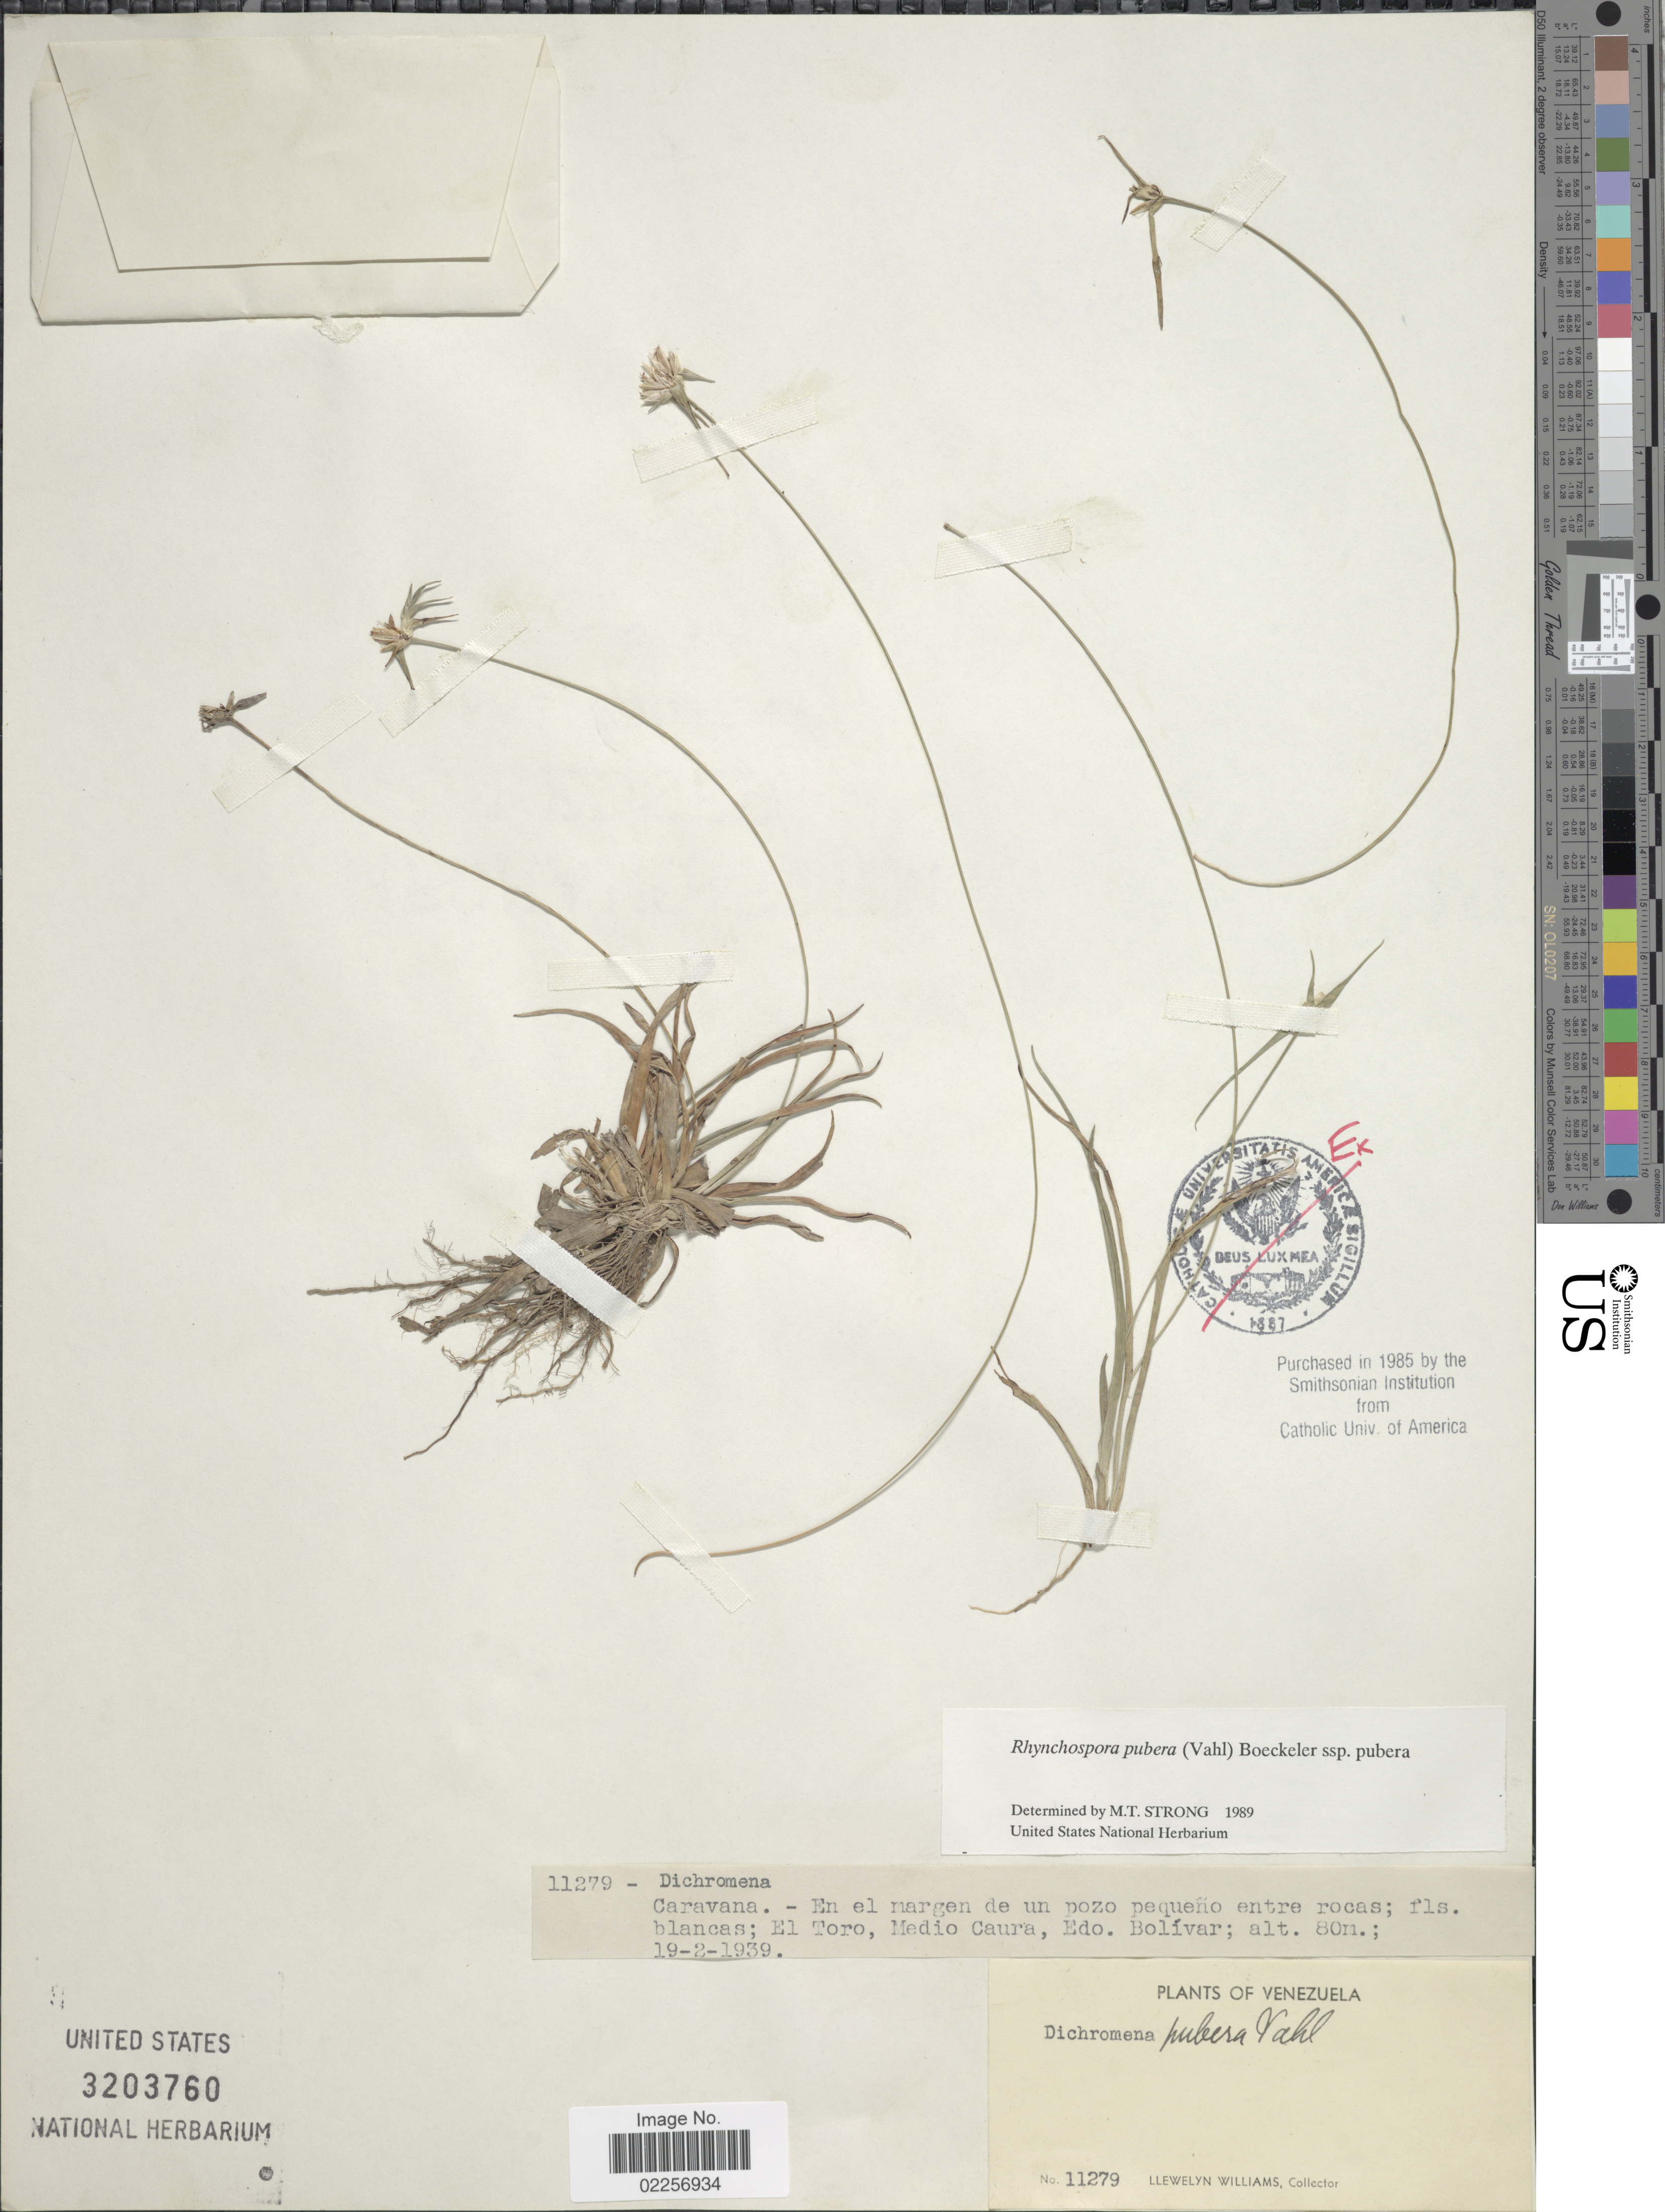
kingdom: Plantae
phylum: Tracheophyta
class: Liliopsida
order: Poales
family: Cyperaceae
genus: Rhynchospora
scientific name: Rhynchospora pubera subsp. pubera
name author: (Vahl) Boeckeler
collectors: Ll. Williams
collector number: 11279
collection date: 1939-02-19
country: Venezuela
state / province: Bolivar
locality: El Toro, Medio Caura, Edo. Bolivar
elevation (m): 80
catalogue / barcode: US 3203760